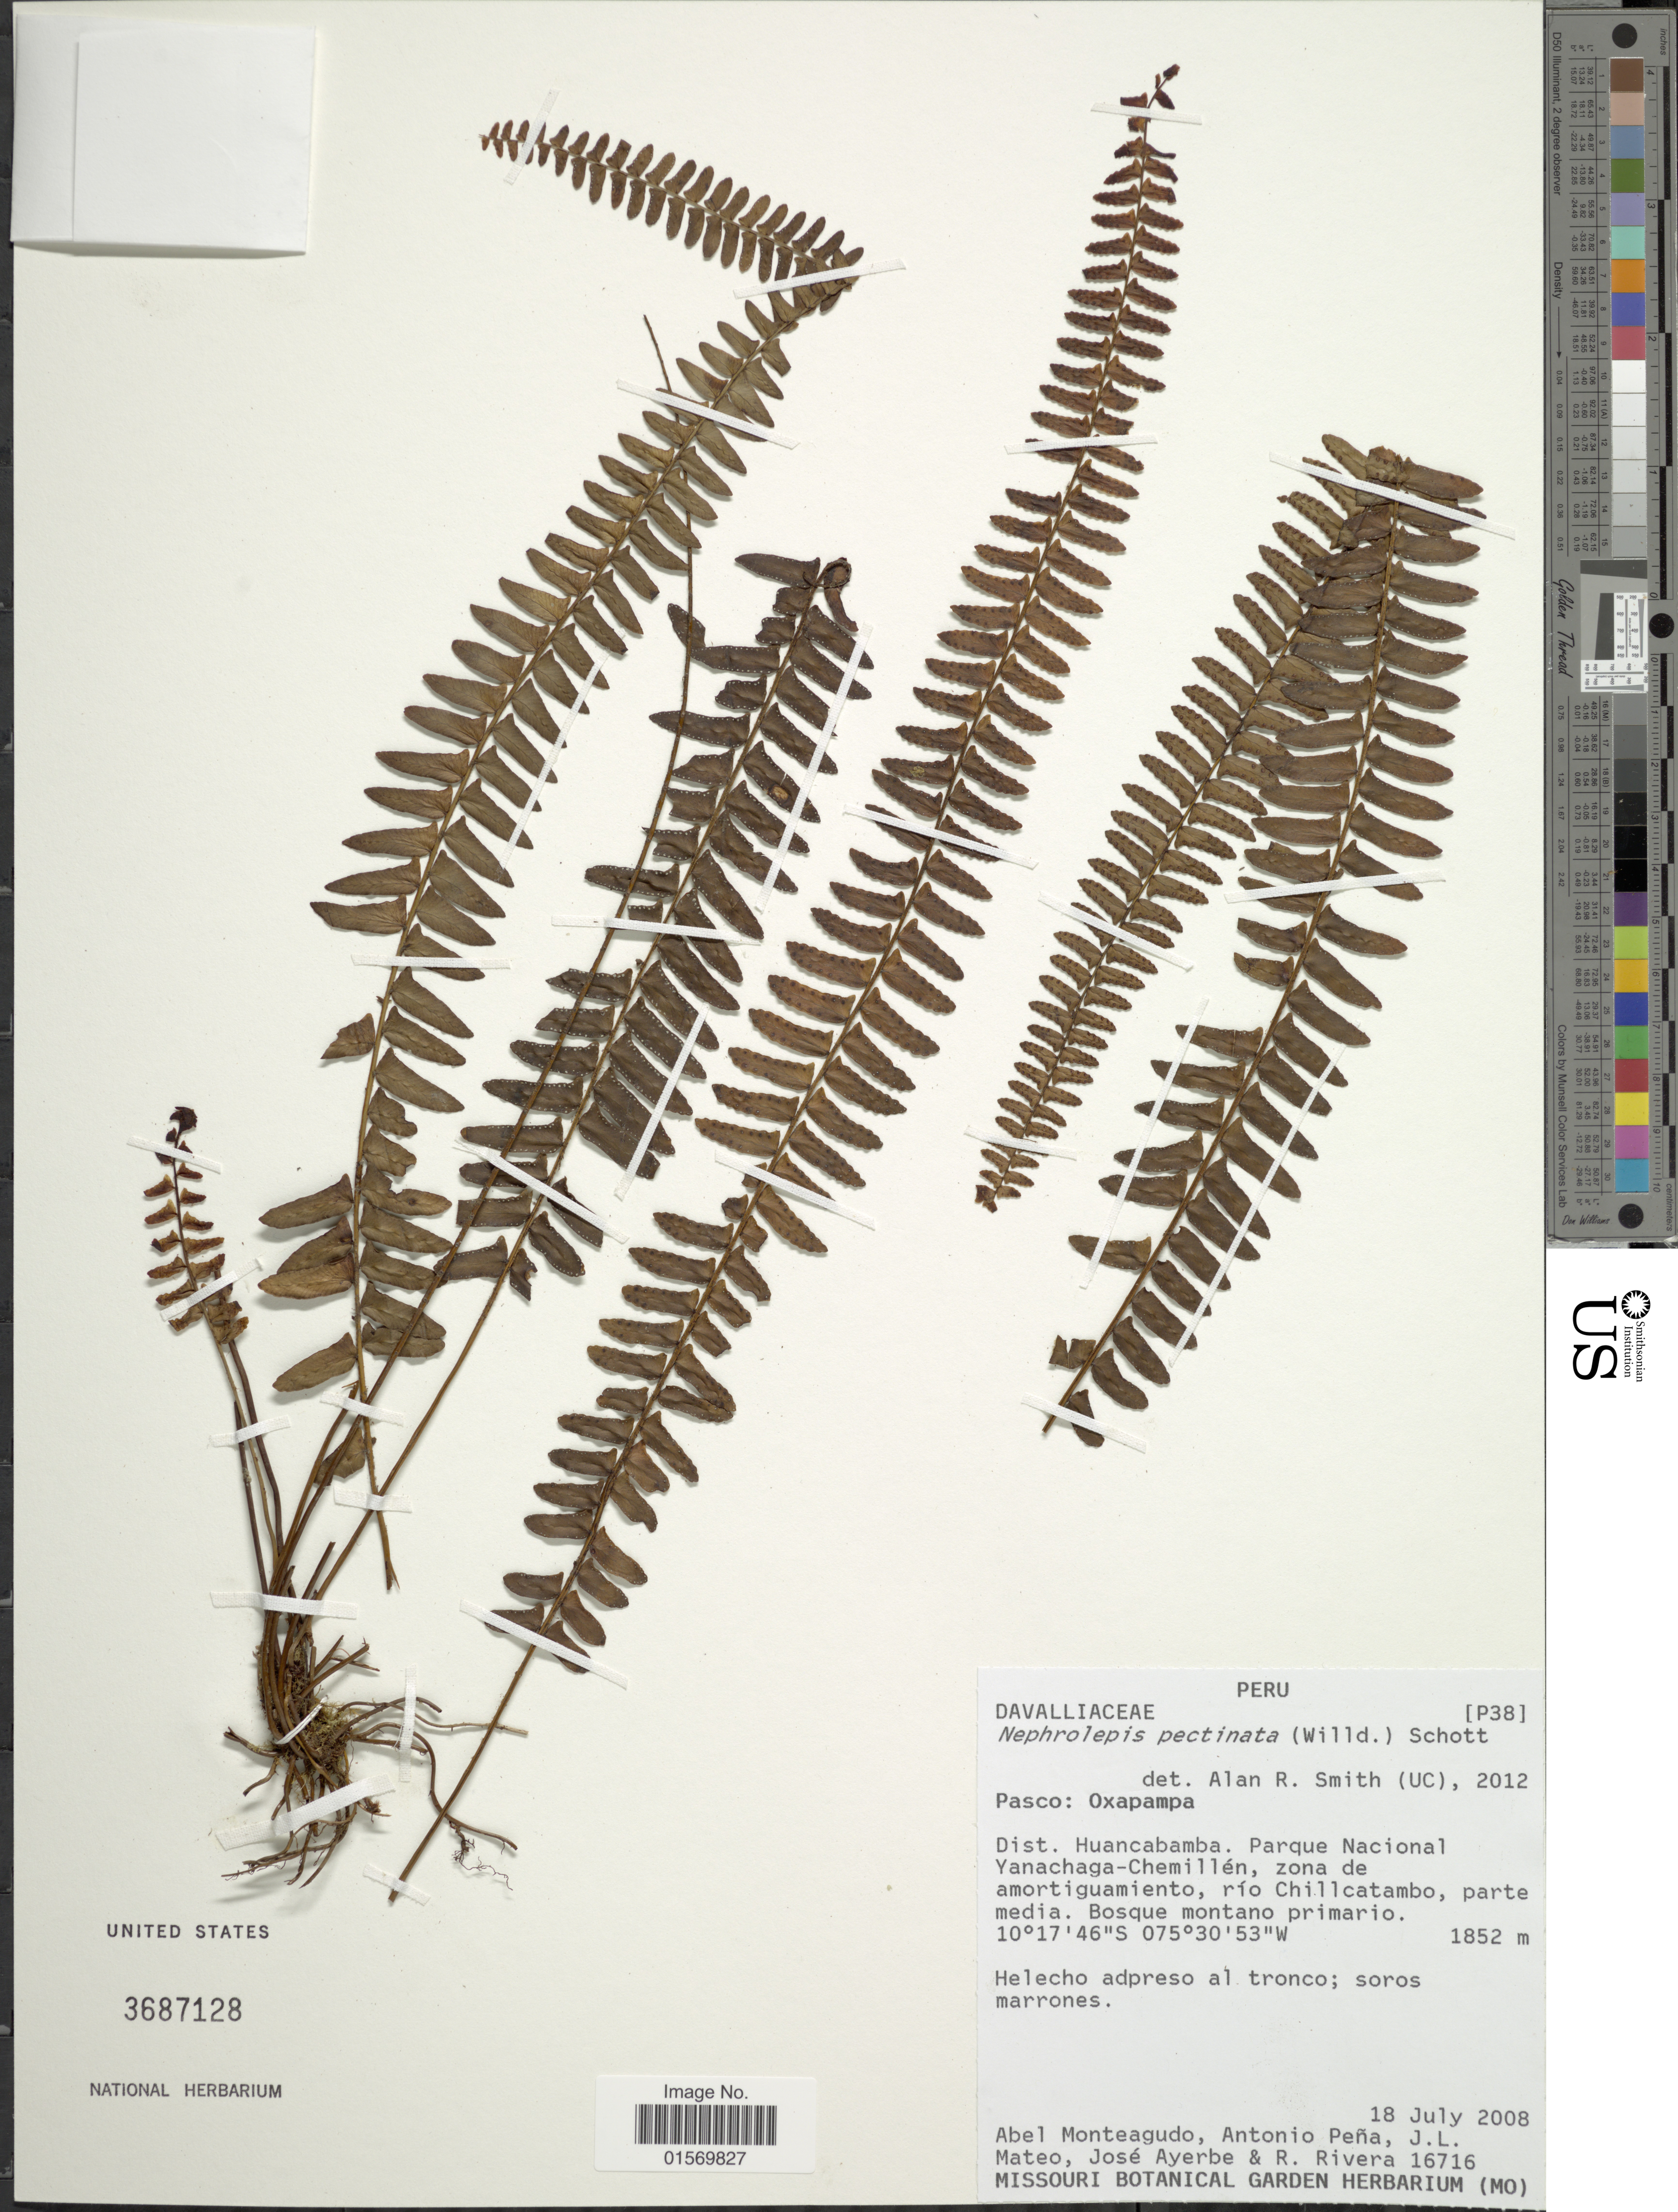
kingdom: Plantae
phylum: Tracheophyta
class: Polypodiopsida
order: Polypodiales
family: Nephrolepidaceae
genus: Nephrolepis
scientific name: Nephrolepis pectinata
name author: (Willd.) Schott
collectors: A. Monteagudo, A. Peña, J. Mateo, J. Ayerbe & R. Rivera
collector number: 16716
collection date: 2008-07-18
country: Peru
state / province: Pasco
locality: Oxapampa, Huancabamba, Parque Nacional Yanachaga-Chemillen, zona de amortiguamiento, rio Chillcatambo, parte media.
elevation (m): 1852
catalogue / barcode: US 3687128